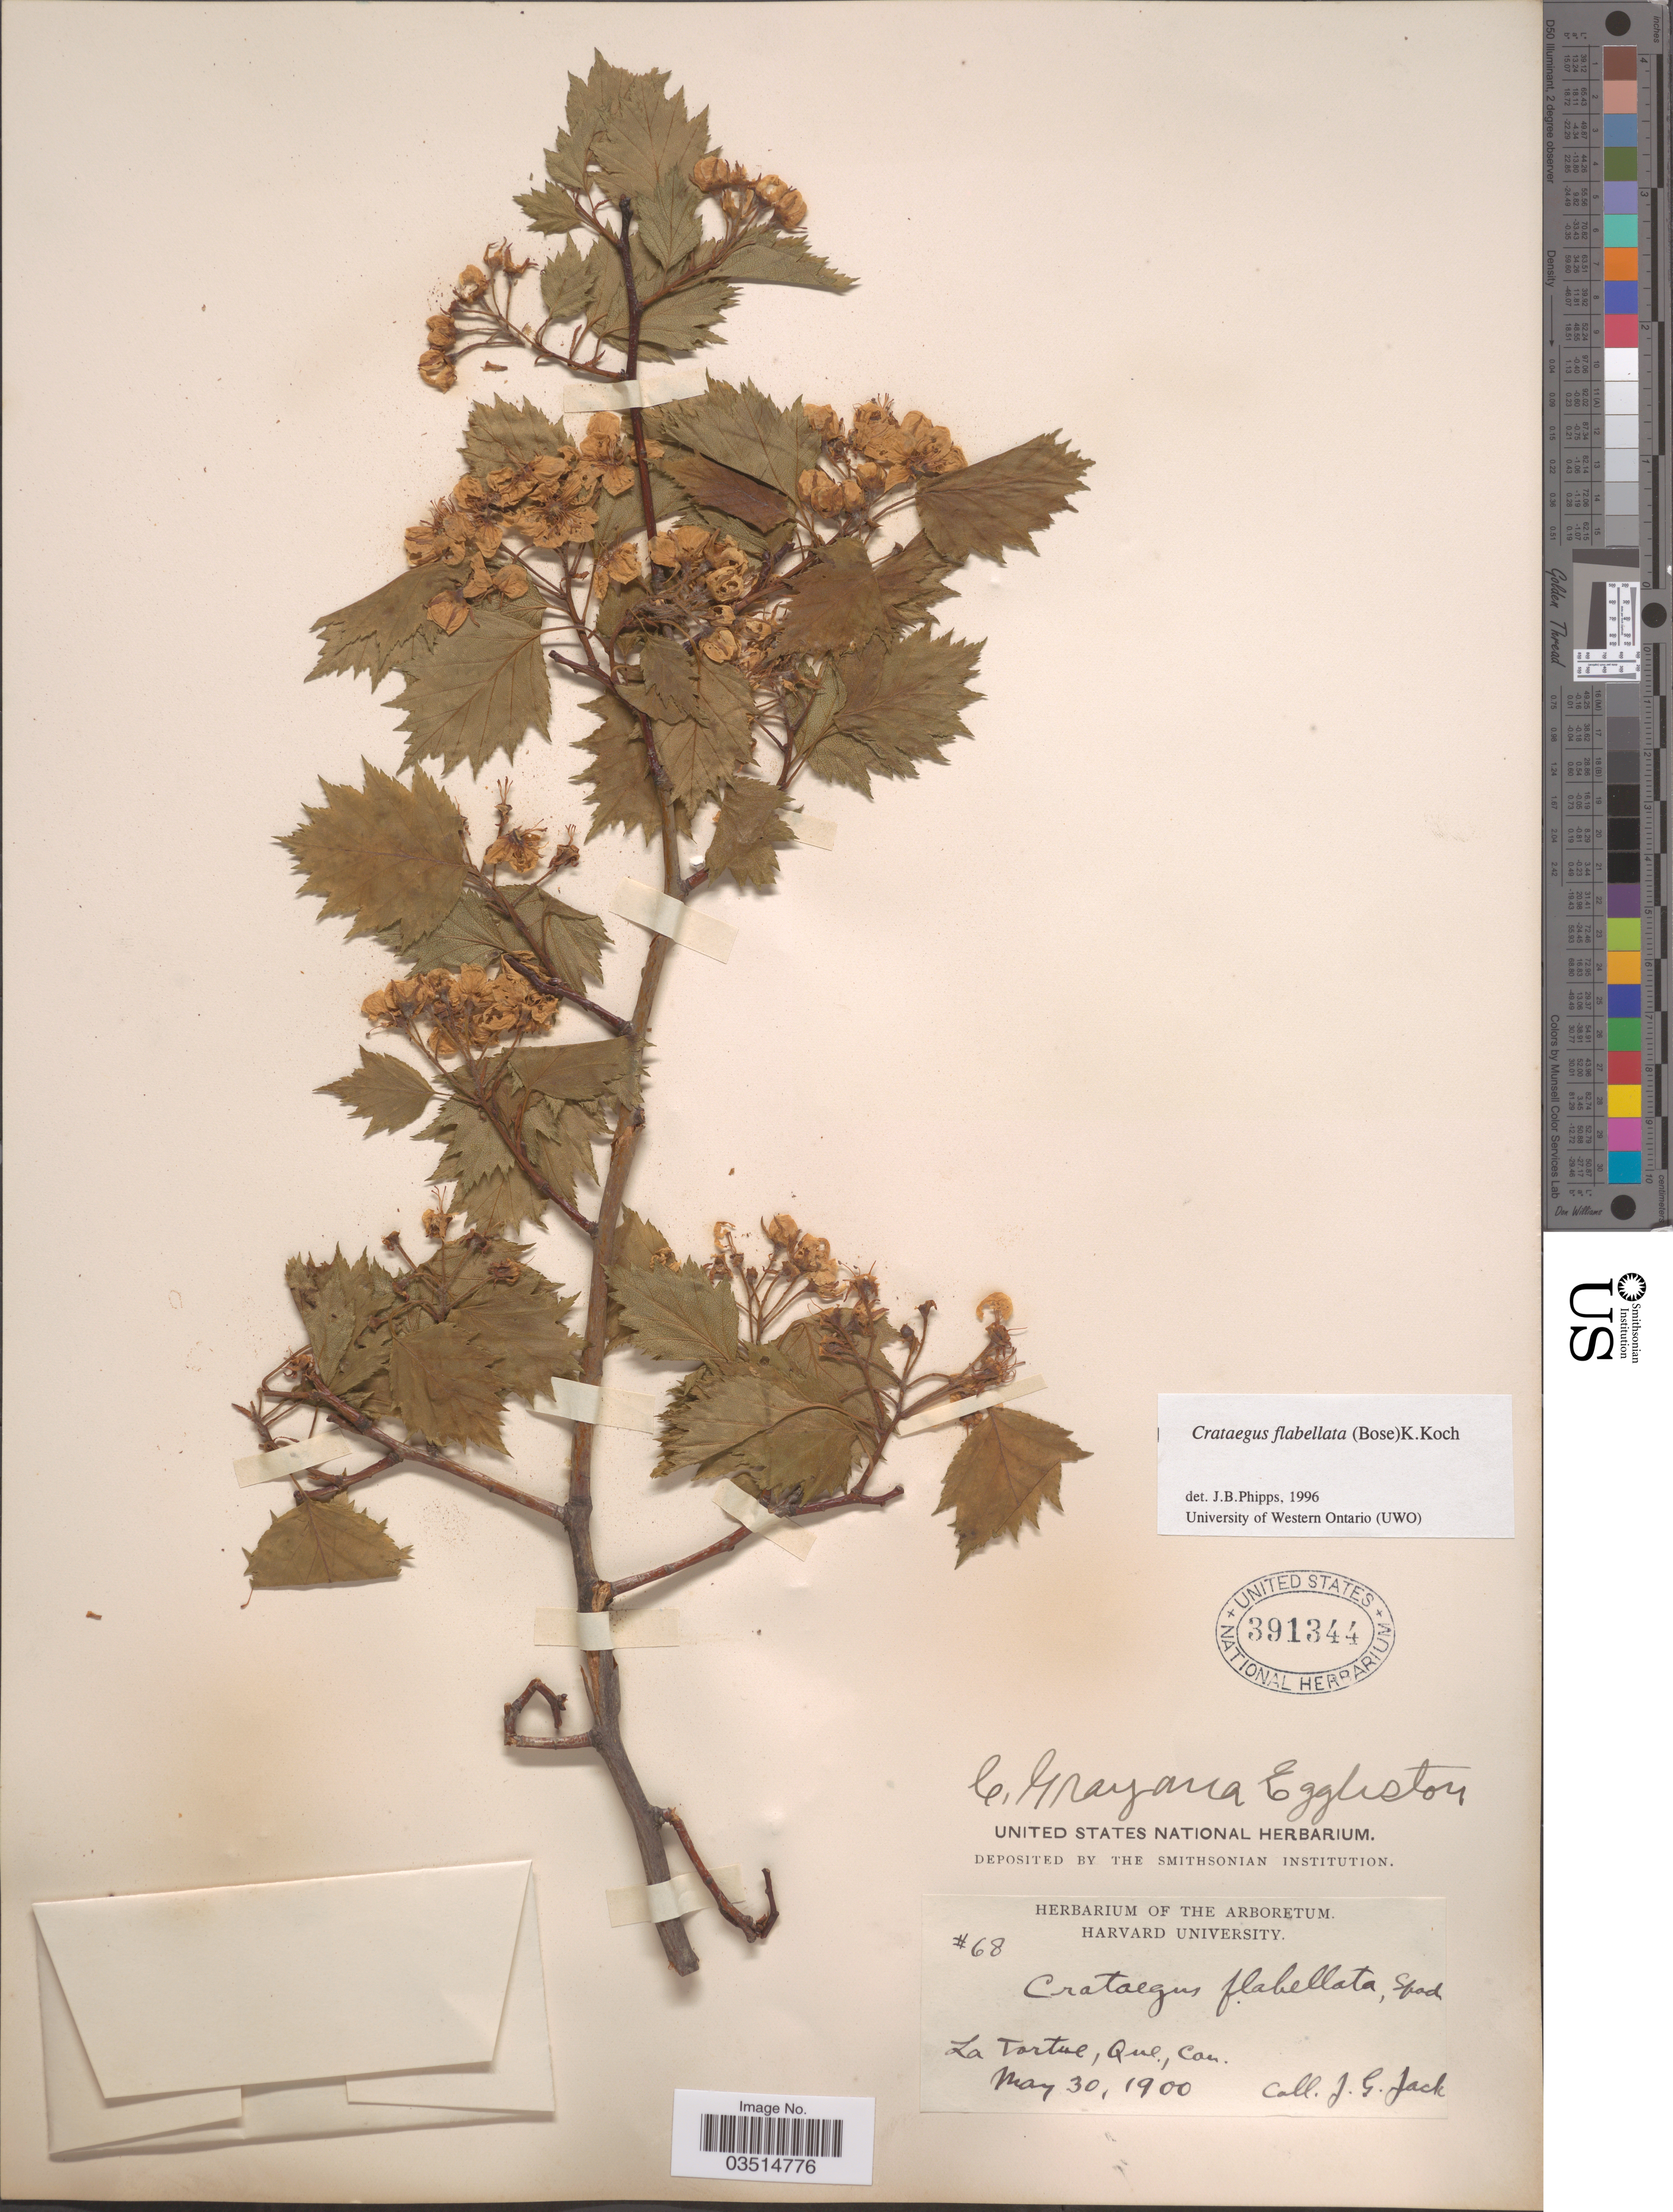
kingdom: Plantae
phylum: Tracheophyta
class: Magnoliopsida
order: Rosales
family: Rosaceae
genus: Crataegus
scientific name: Crataegus flabellata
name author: (Bosc) K. Koch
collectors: J. G. Jack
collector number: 68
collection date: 1900-05-30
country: Canada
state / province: Quebec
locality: La Tortue.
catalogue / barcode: US 391344